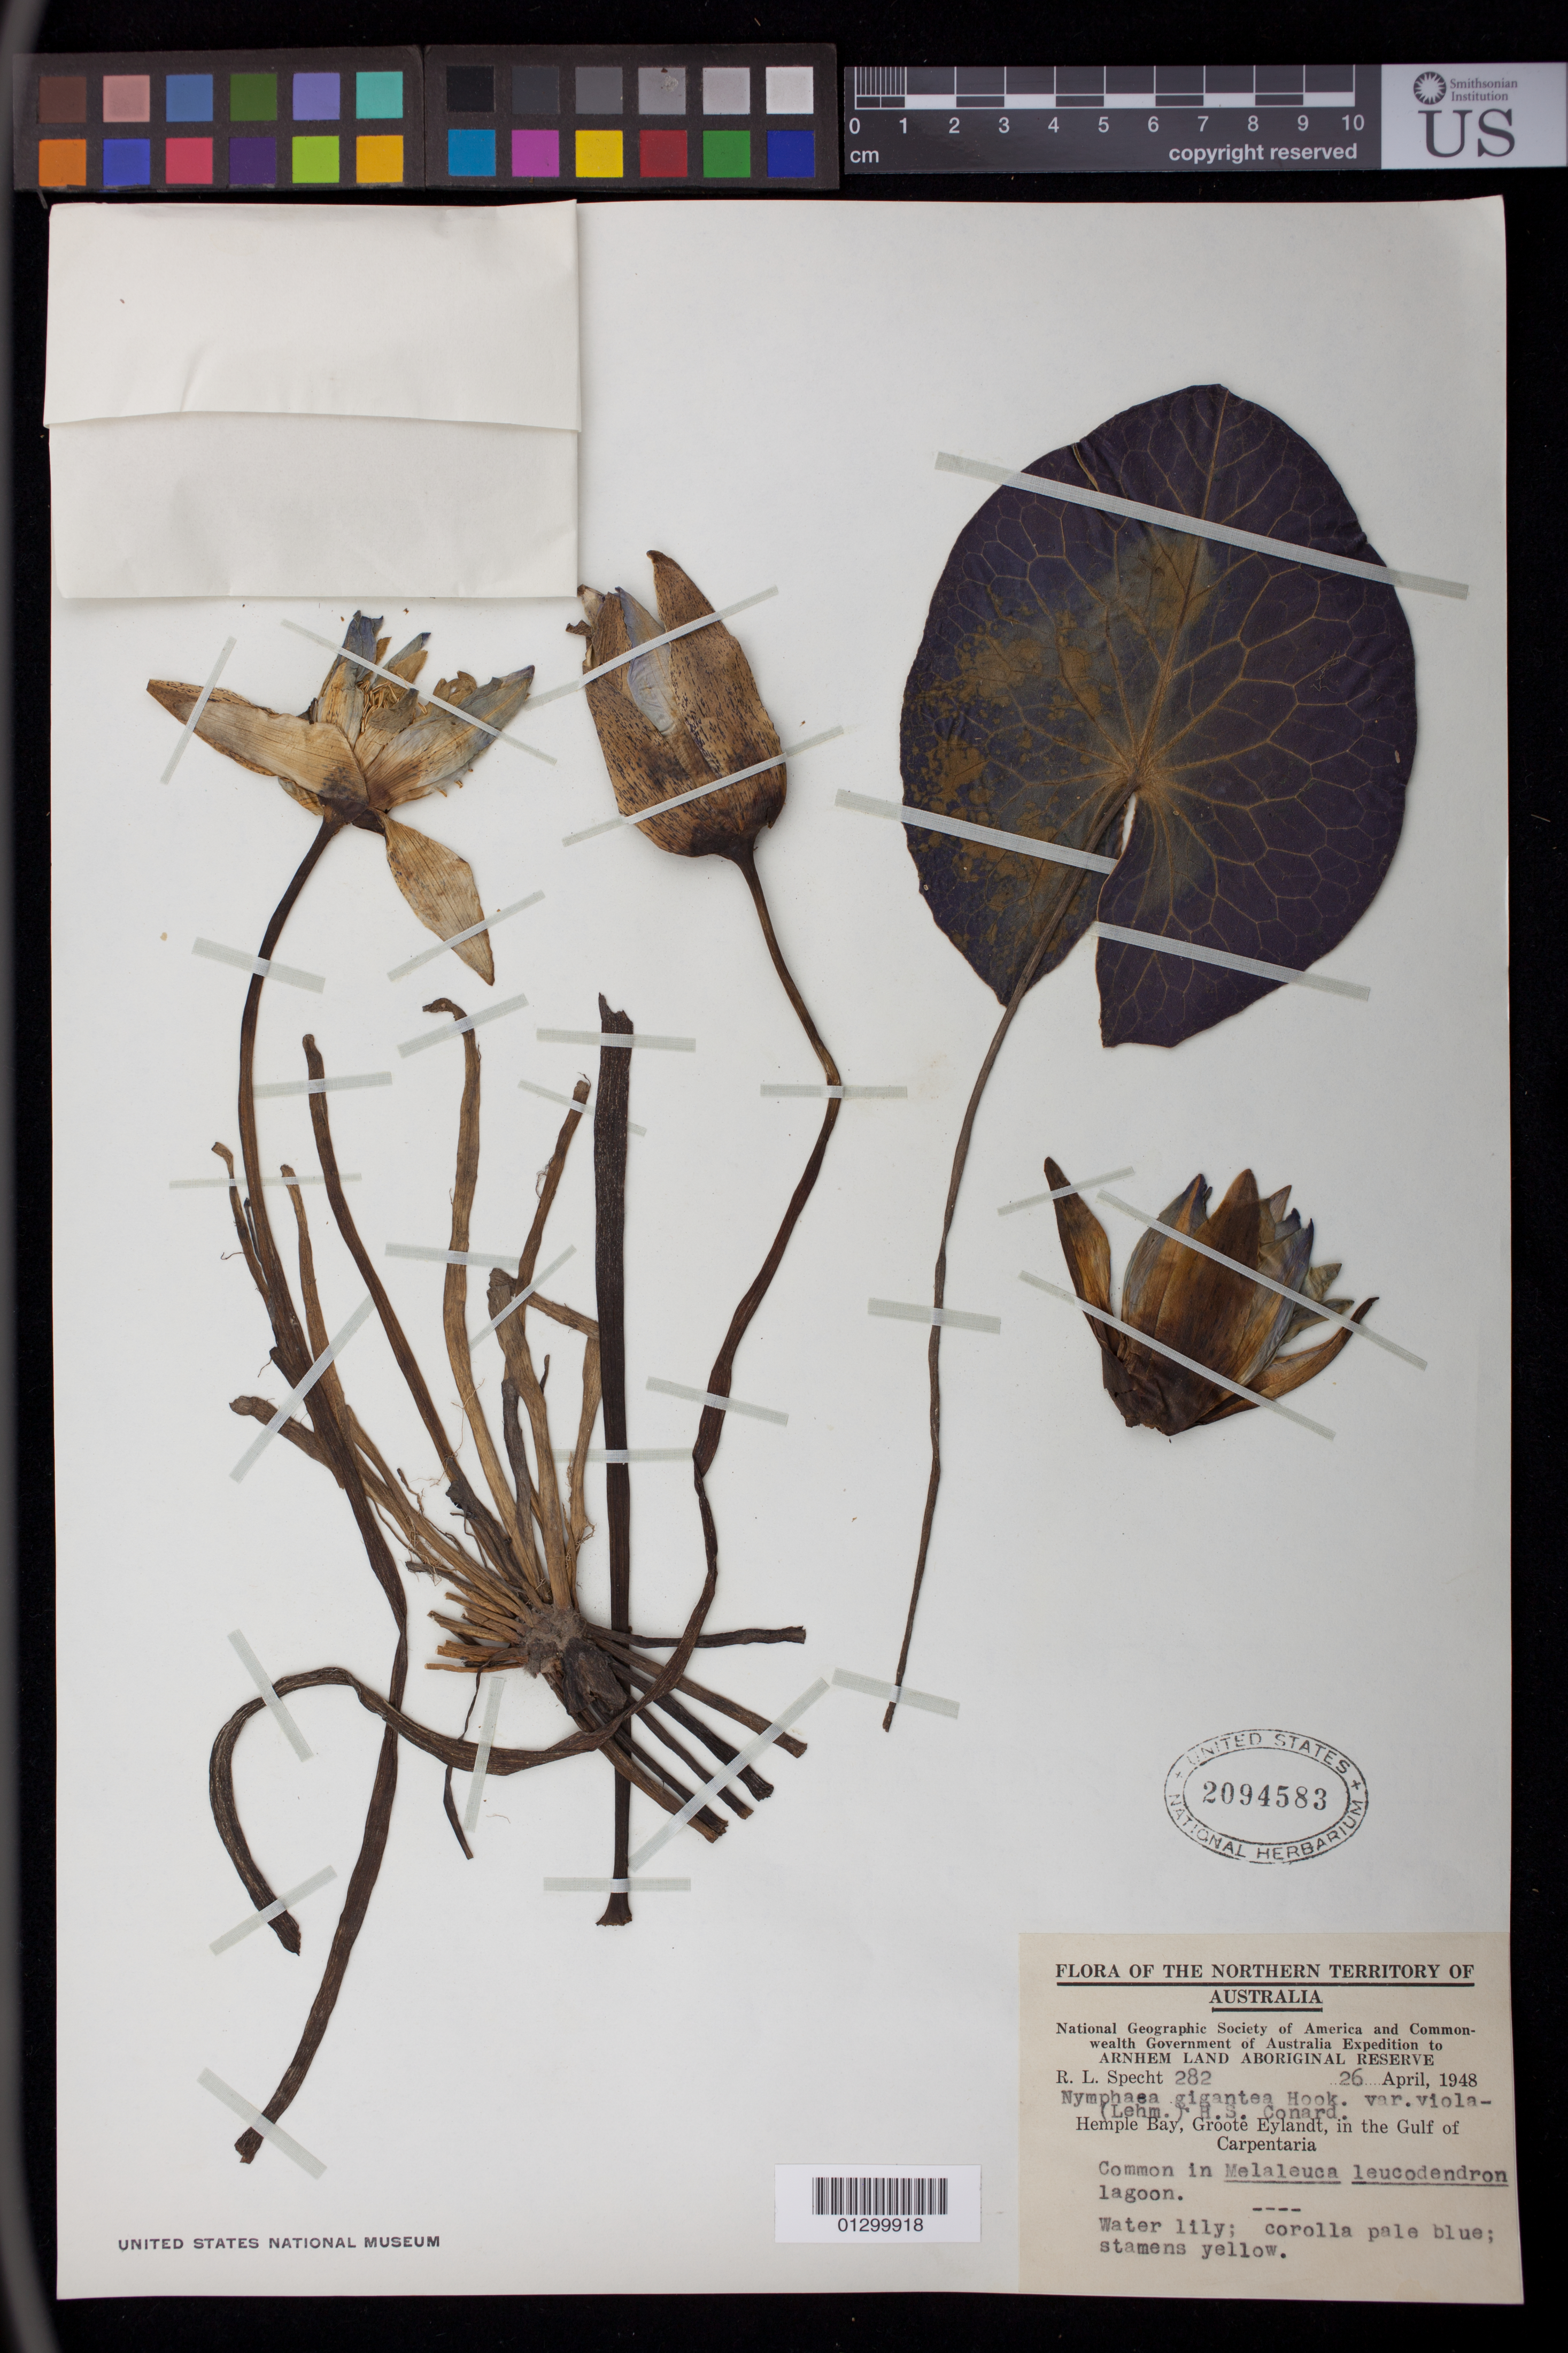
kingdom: Plantae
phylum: Tracheophyta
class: Magnoliopsida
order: Nymphaeales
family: Nymphaeaceae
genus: Nymphaea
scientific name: Nymphaea gigantea var. violacea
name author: (Lehm.) Domin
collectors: R. L. Specht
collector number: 282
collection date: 1948-04-26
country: Australia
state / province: Northern Territory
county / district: East Arnhem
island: Groote Eylandt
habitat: Common in Melaleuca leucodendron lagoon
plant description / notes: Waterlily; corolla pale blue; stamens yellow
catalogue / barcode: US 2094583